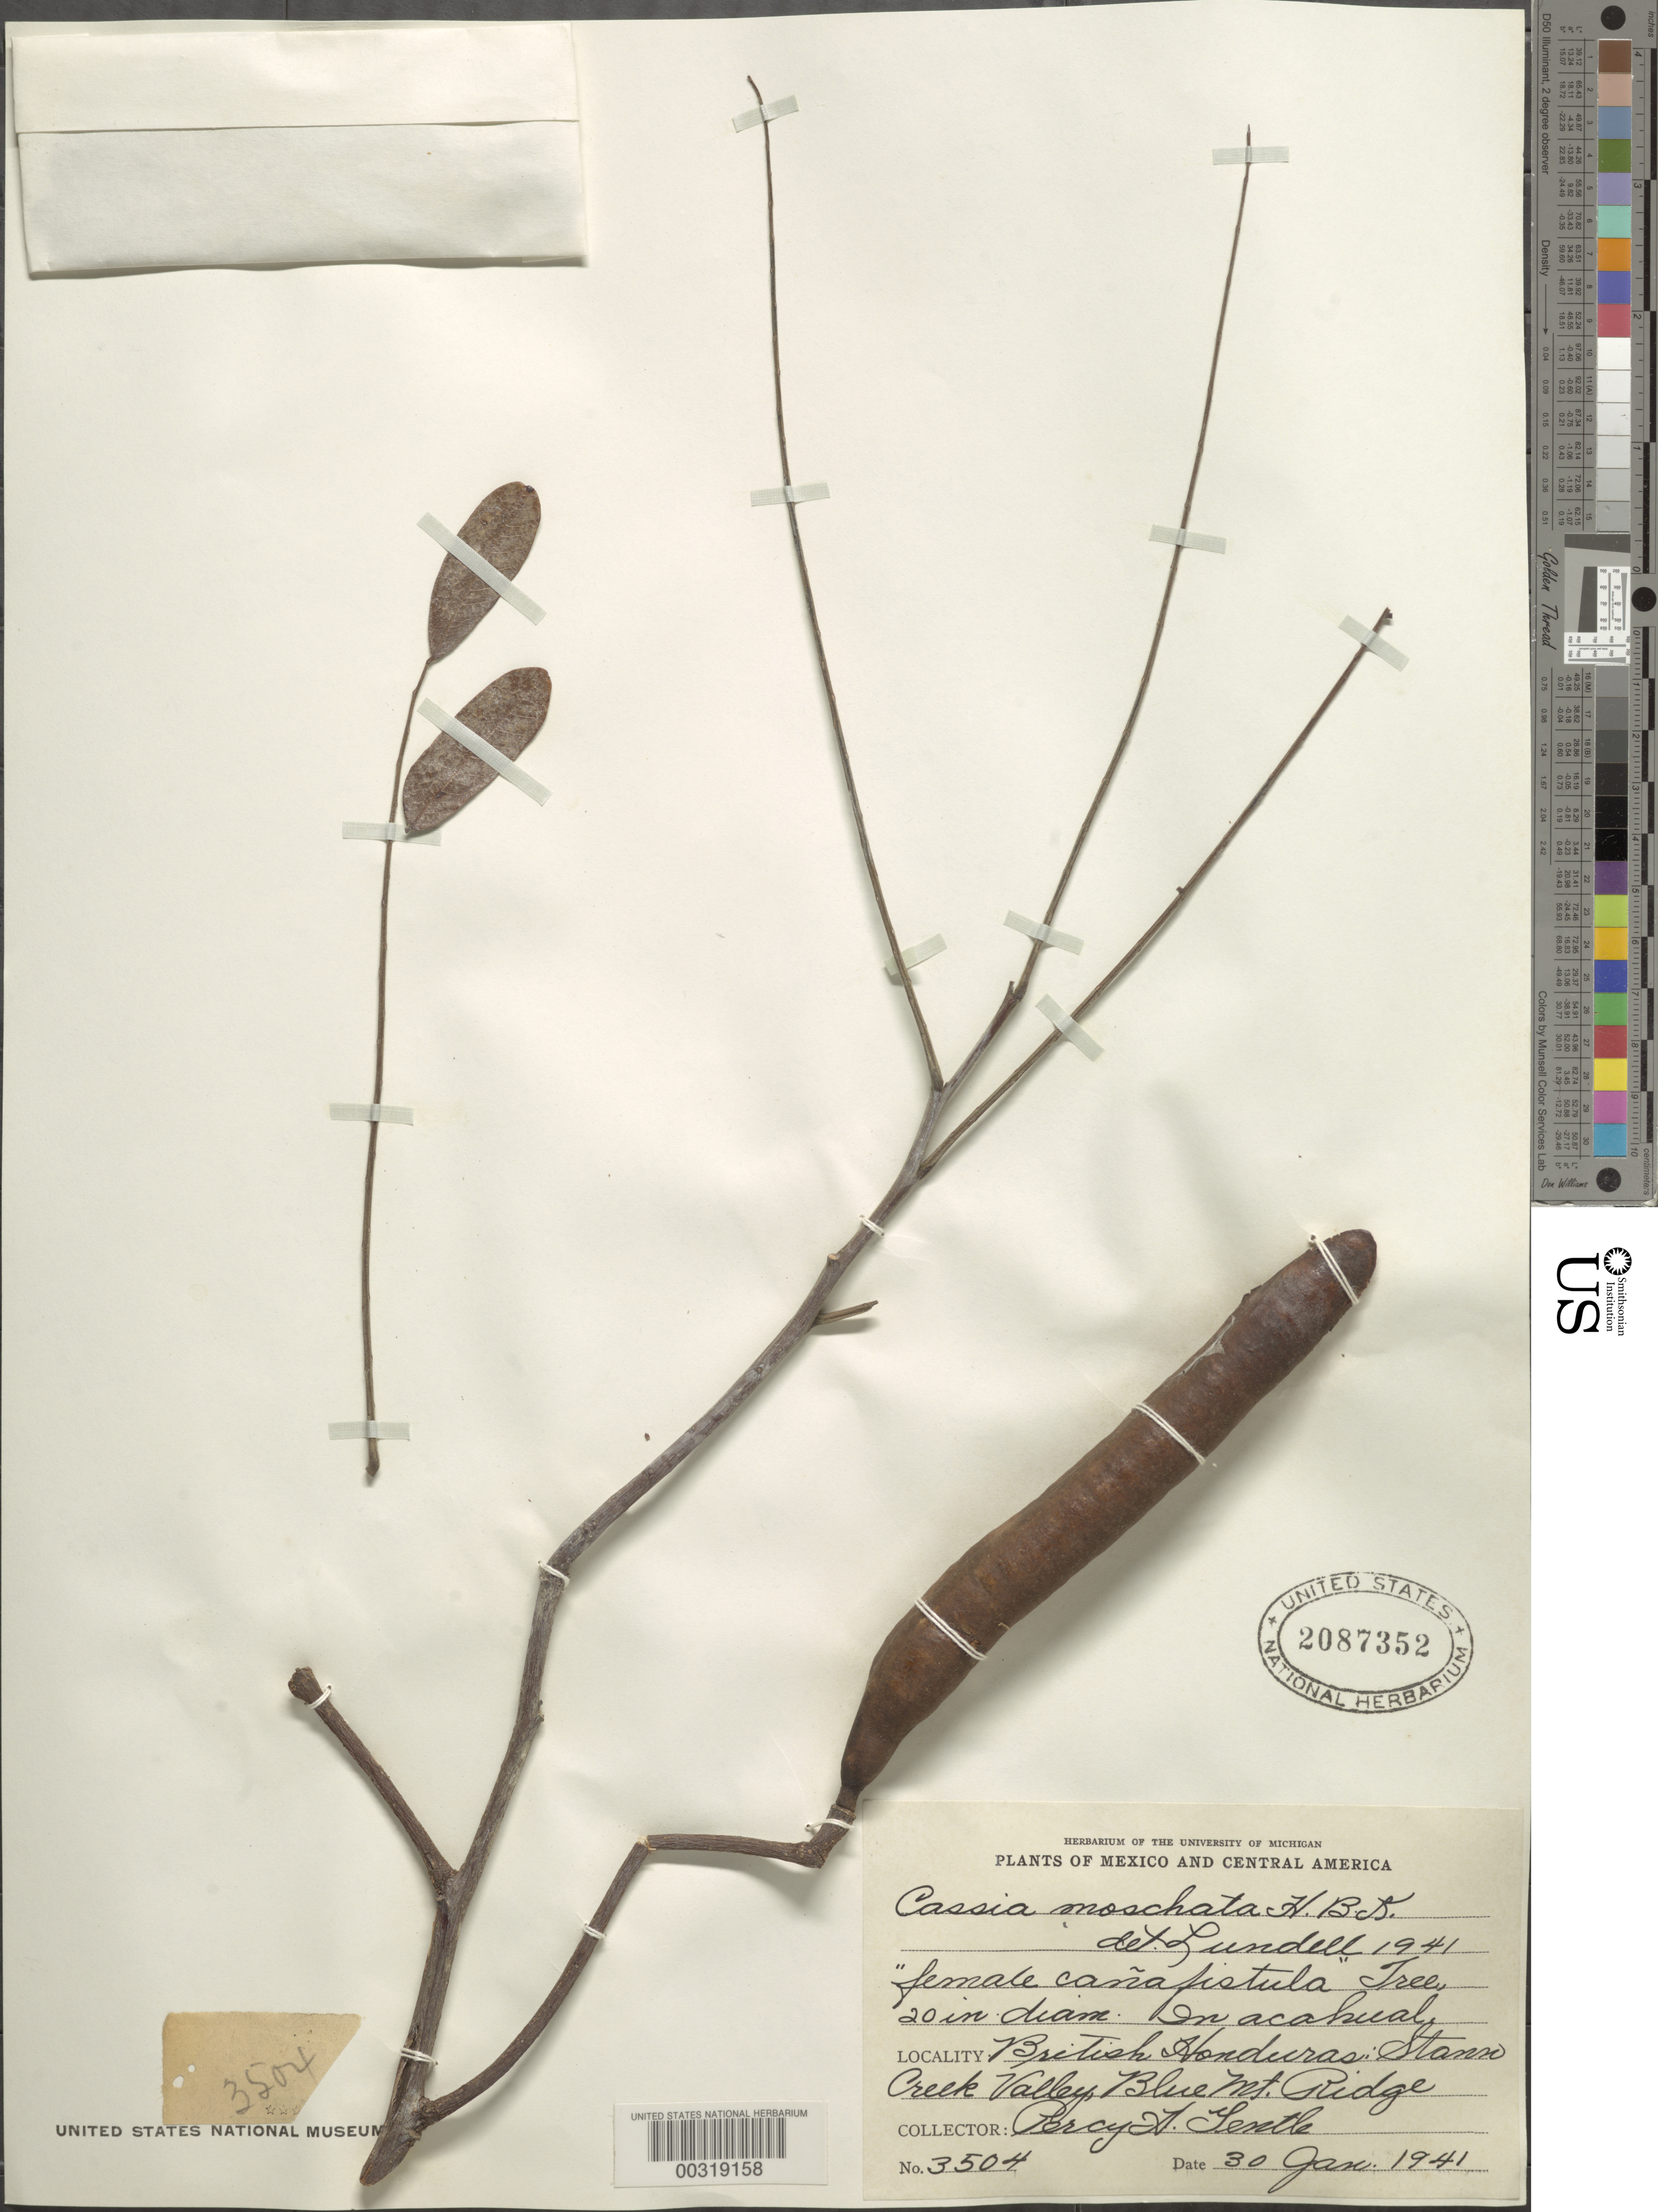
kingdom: Plantae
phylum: Tracheophyta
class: Magnoliopsida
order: Fabales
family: Fabaceae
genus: Cassia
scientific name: Cassia moschata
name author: Kunth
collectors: P. H. Gentle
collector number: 3504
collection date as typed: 30 Jan 1941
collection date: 1941-01-30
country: Belize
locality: Stann Creek Valley, Blue Mountain ridge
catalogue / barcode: US 2087352